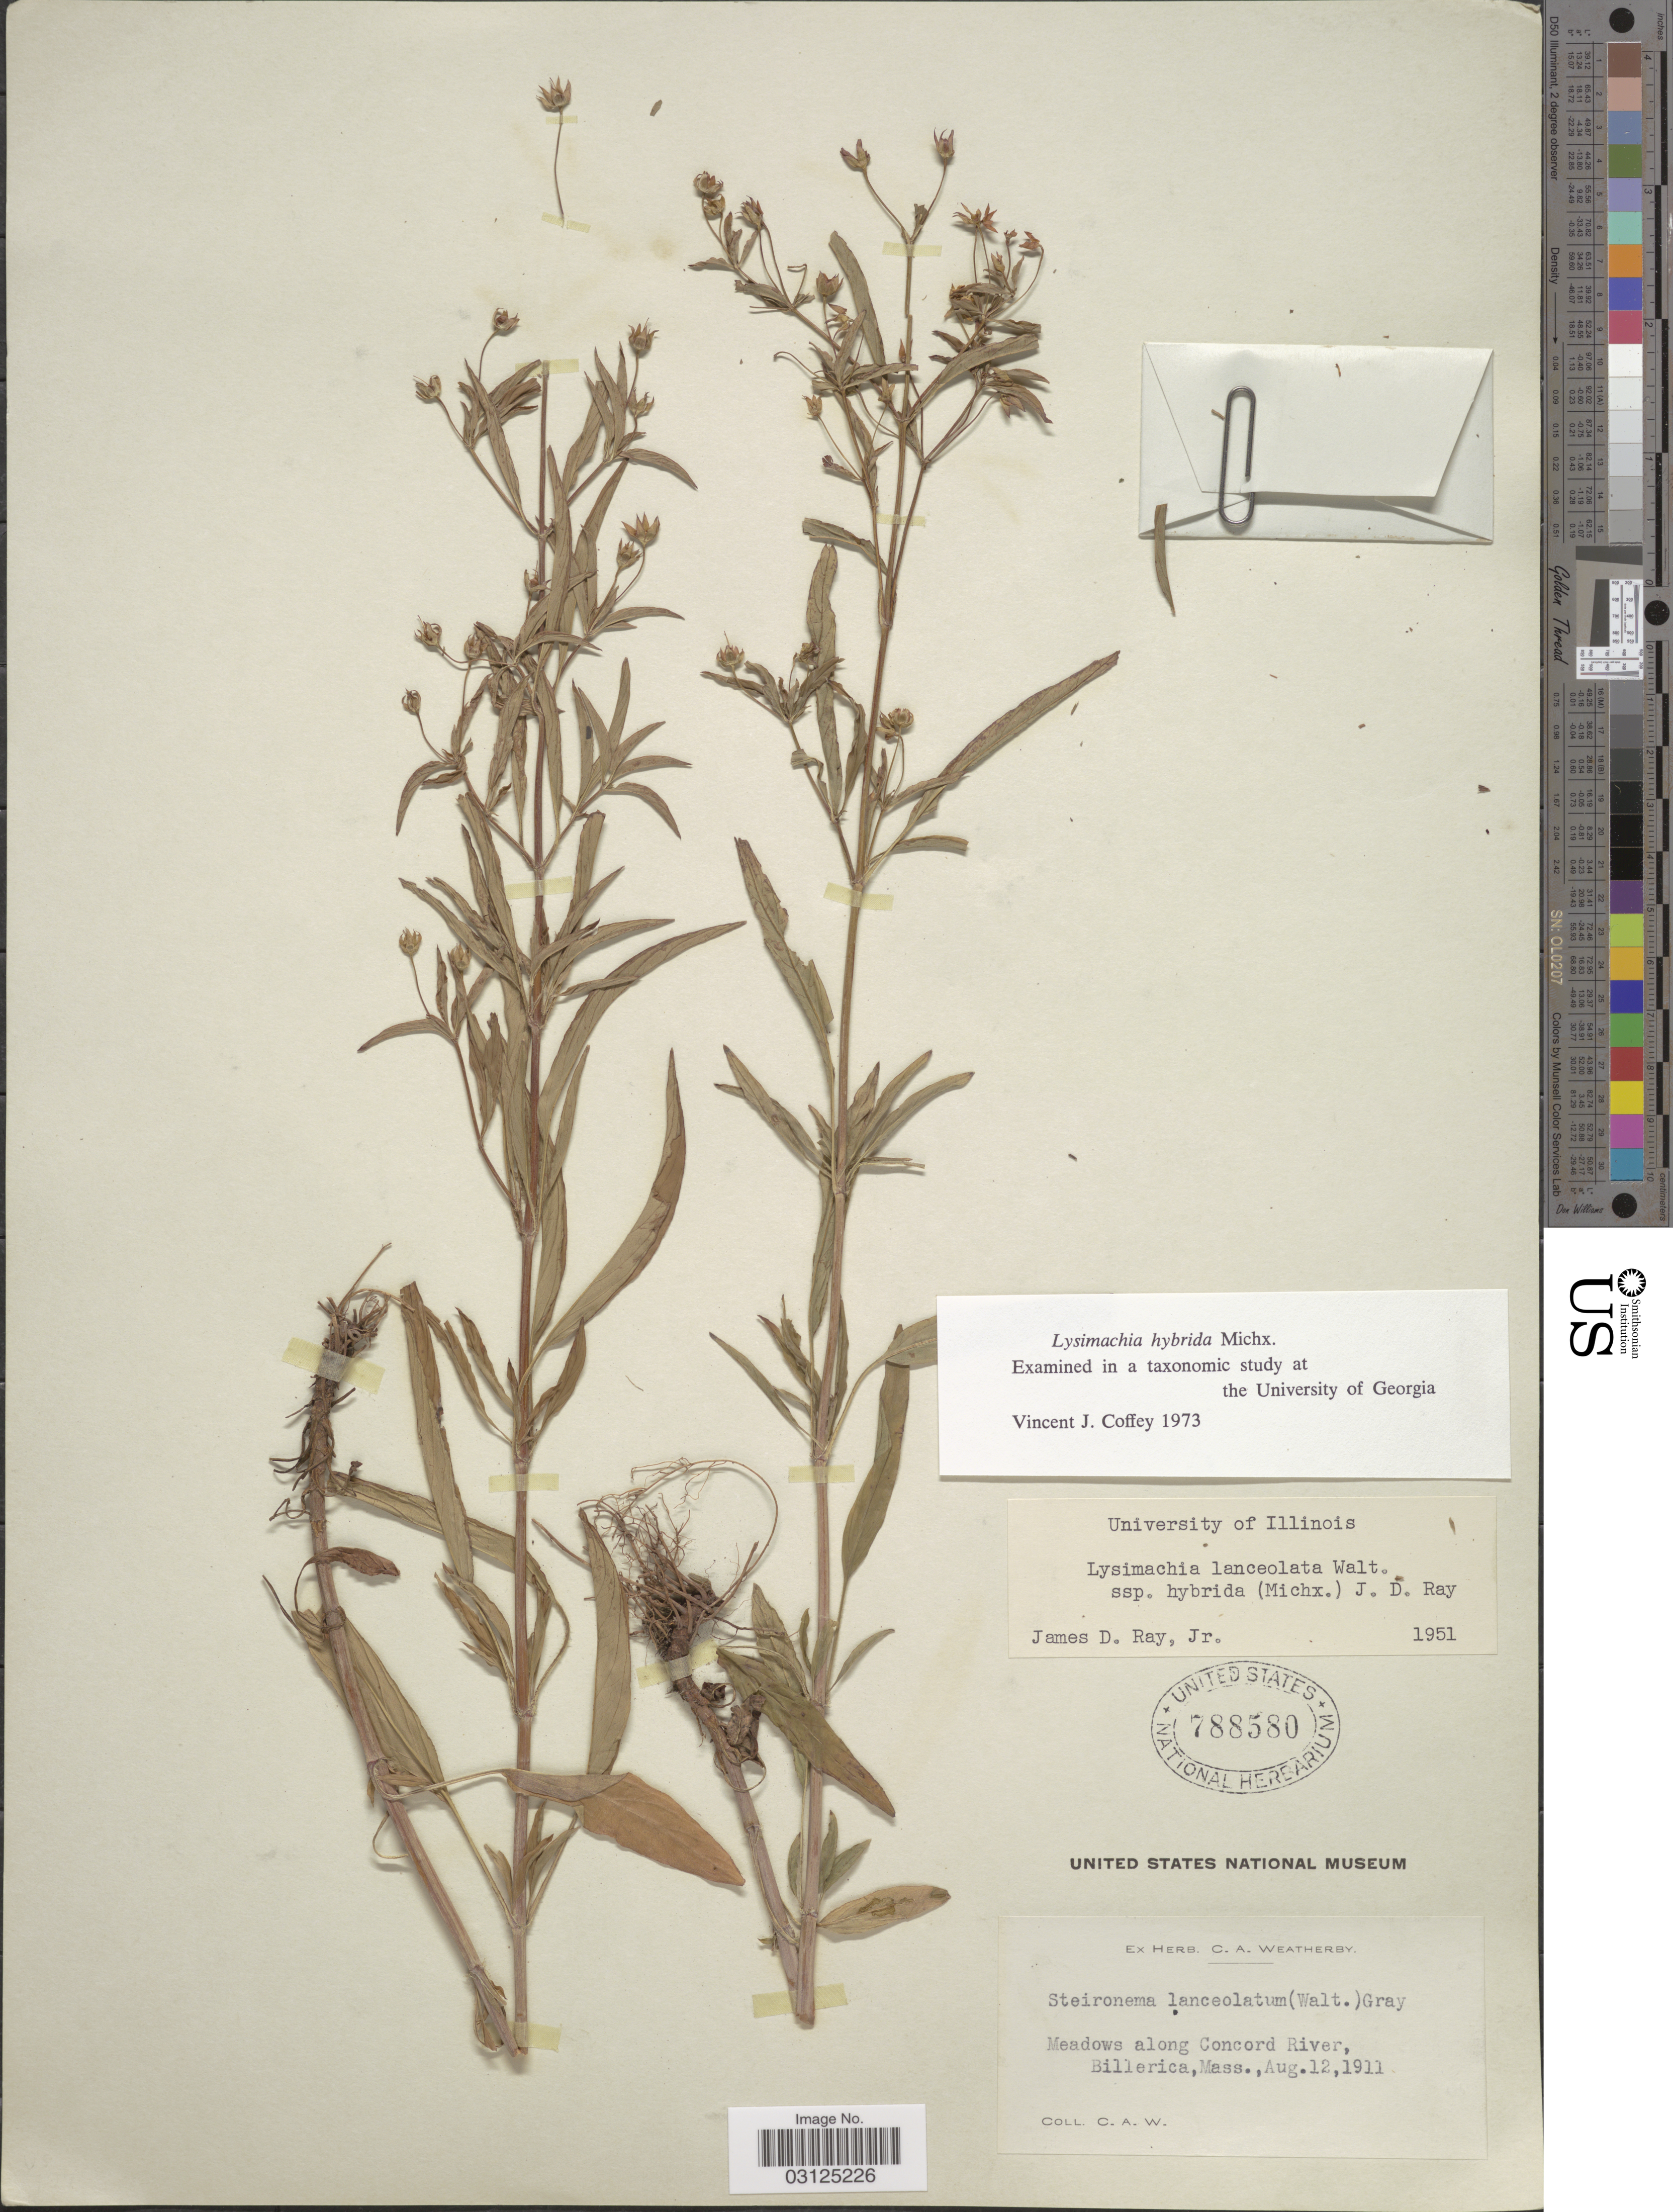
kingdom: Plantae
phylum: Tracheophyta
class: Magnoliopsida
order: Ericales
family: Primulaceae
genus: Lysimachia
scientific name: Lysimachia hybrida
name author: Michx.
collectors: C. A. Weatherby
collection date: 1911-08-12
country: United States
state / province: Massachusetts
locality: Meadows along Concord River, Billerica.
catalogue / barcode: US 788580